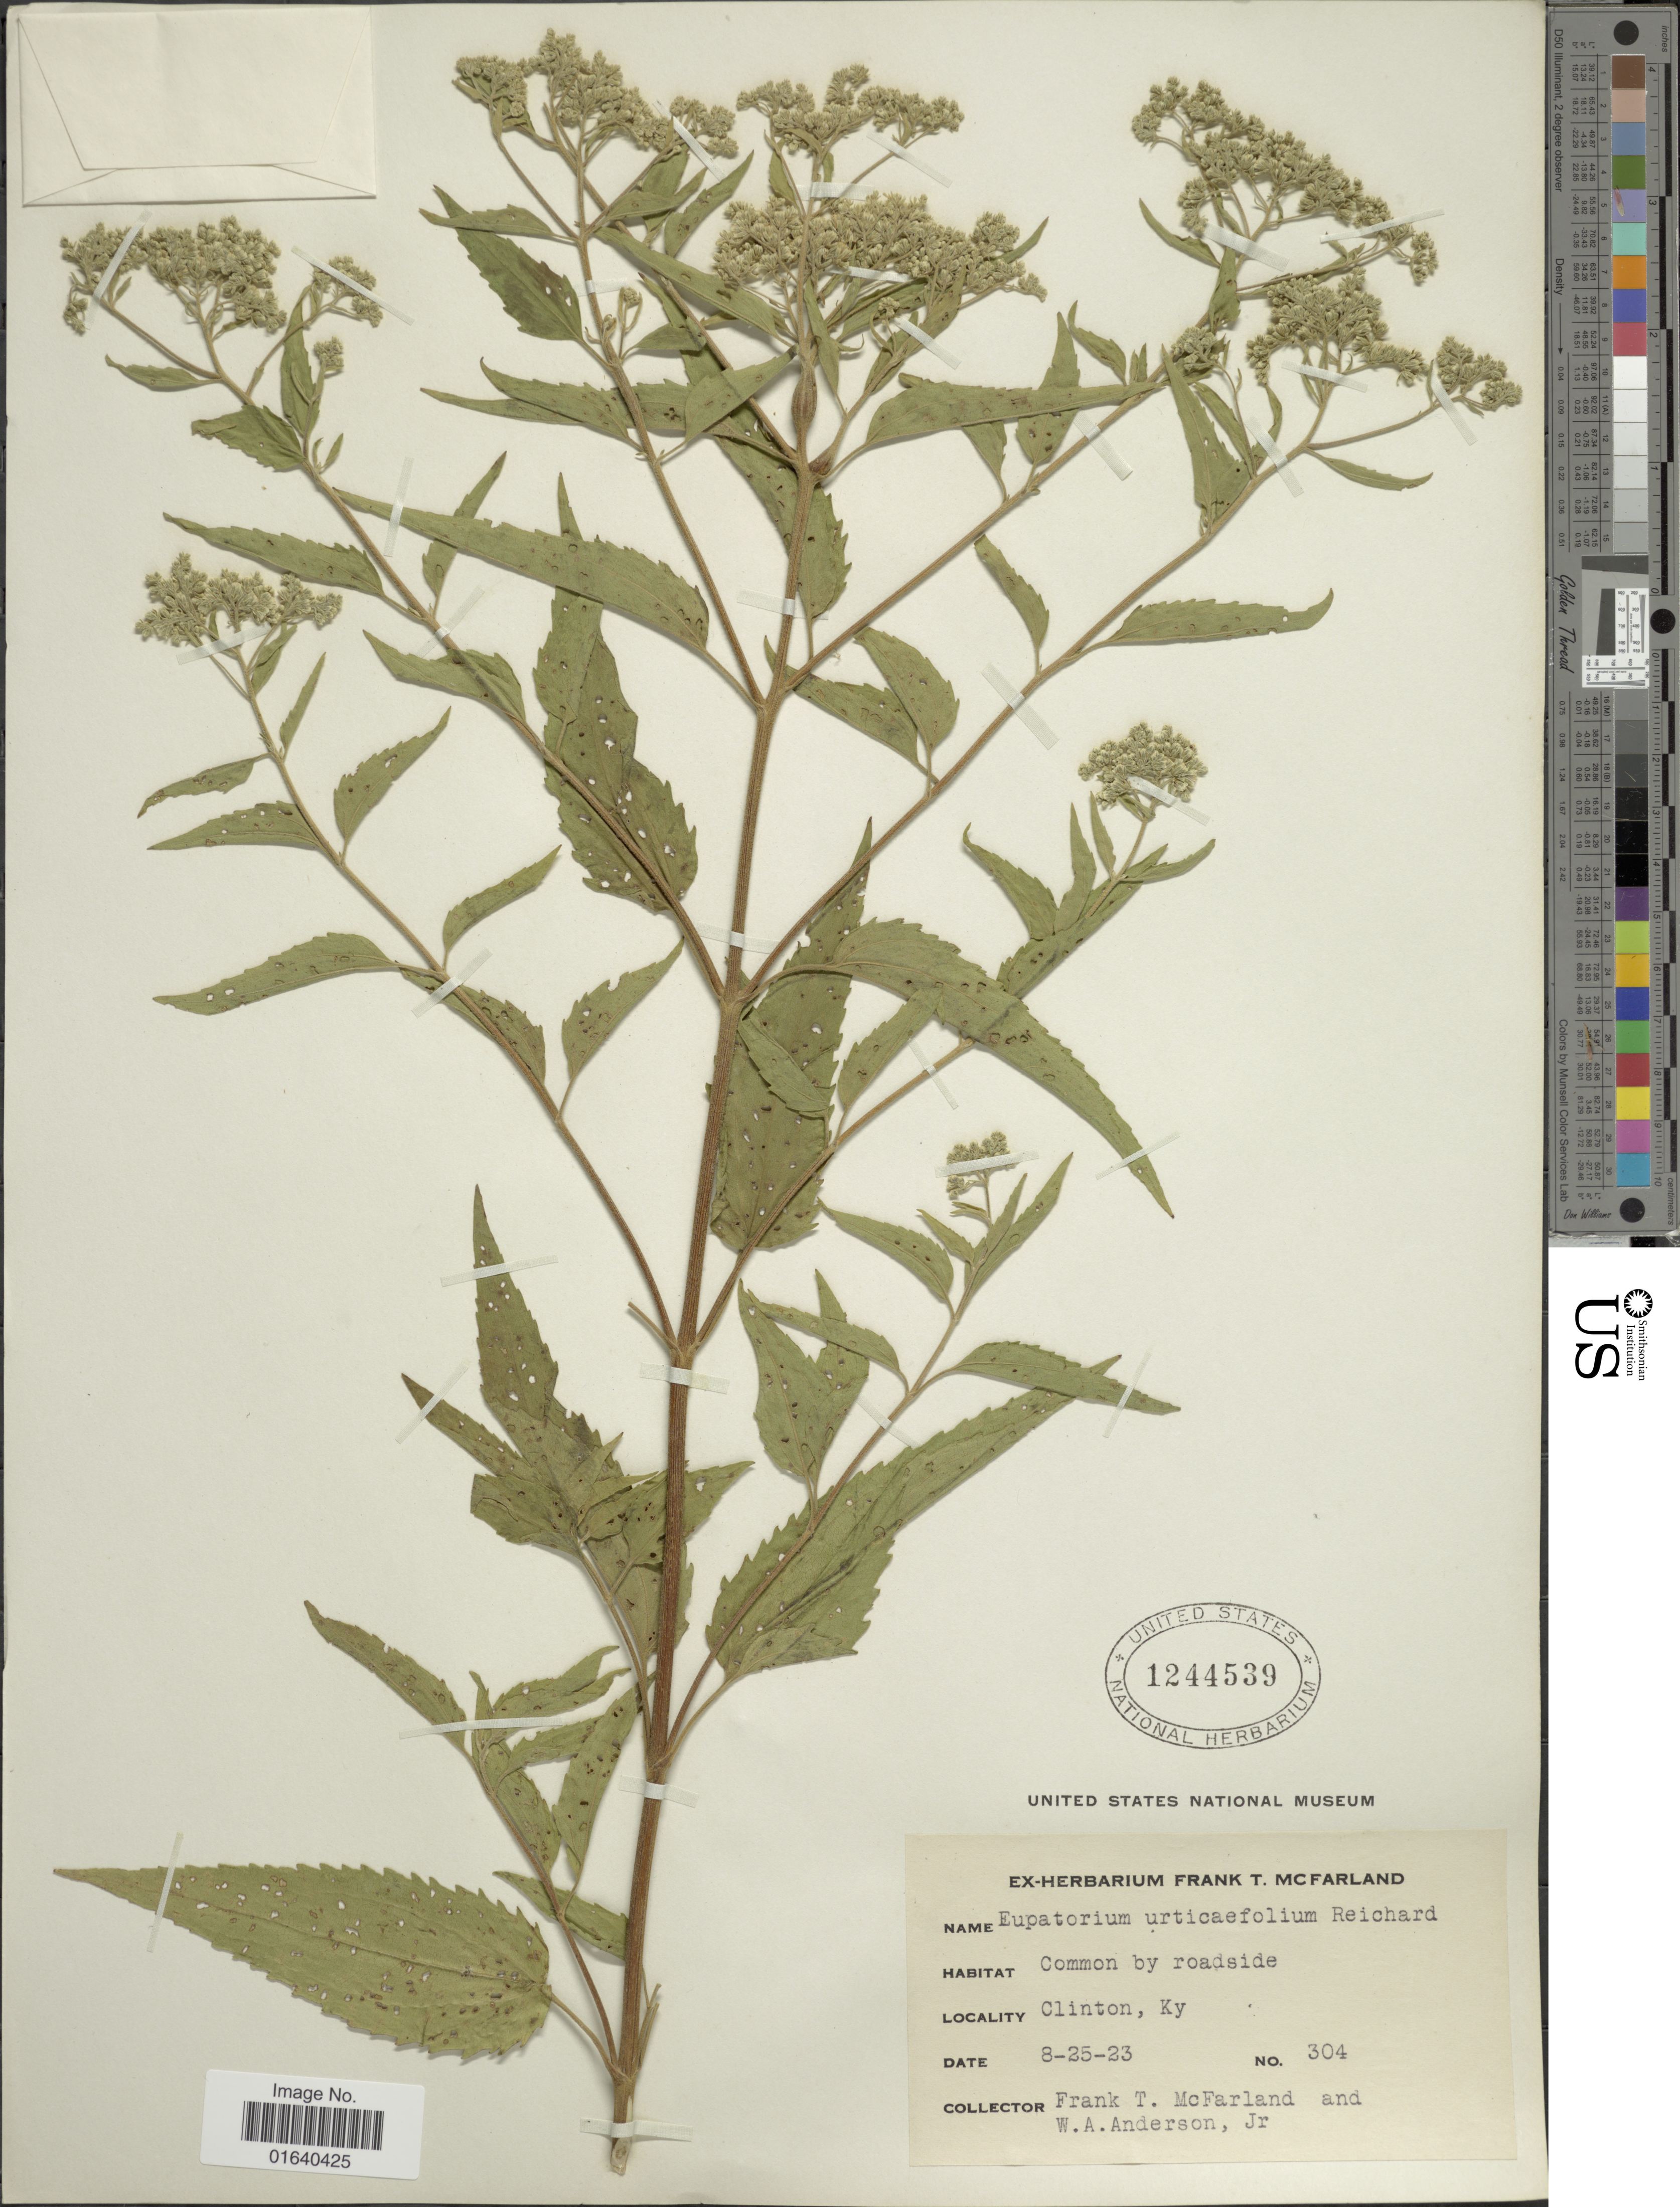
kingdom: Plantae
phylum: Tracheophyta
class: Magnoliopsida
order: Asterales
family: Asteraceae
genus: Eupatorium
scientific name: Eupatorium serotinum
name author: Michx.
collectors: F. McFarland & W. A. Anderson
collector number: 304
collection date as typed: Transcribed d/m/y: 25/8/23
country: United States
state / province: Kentucky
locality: Common by roadside, Clinton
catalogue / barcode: US 1244539